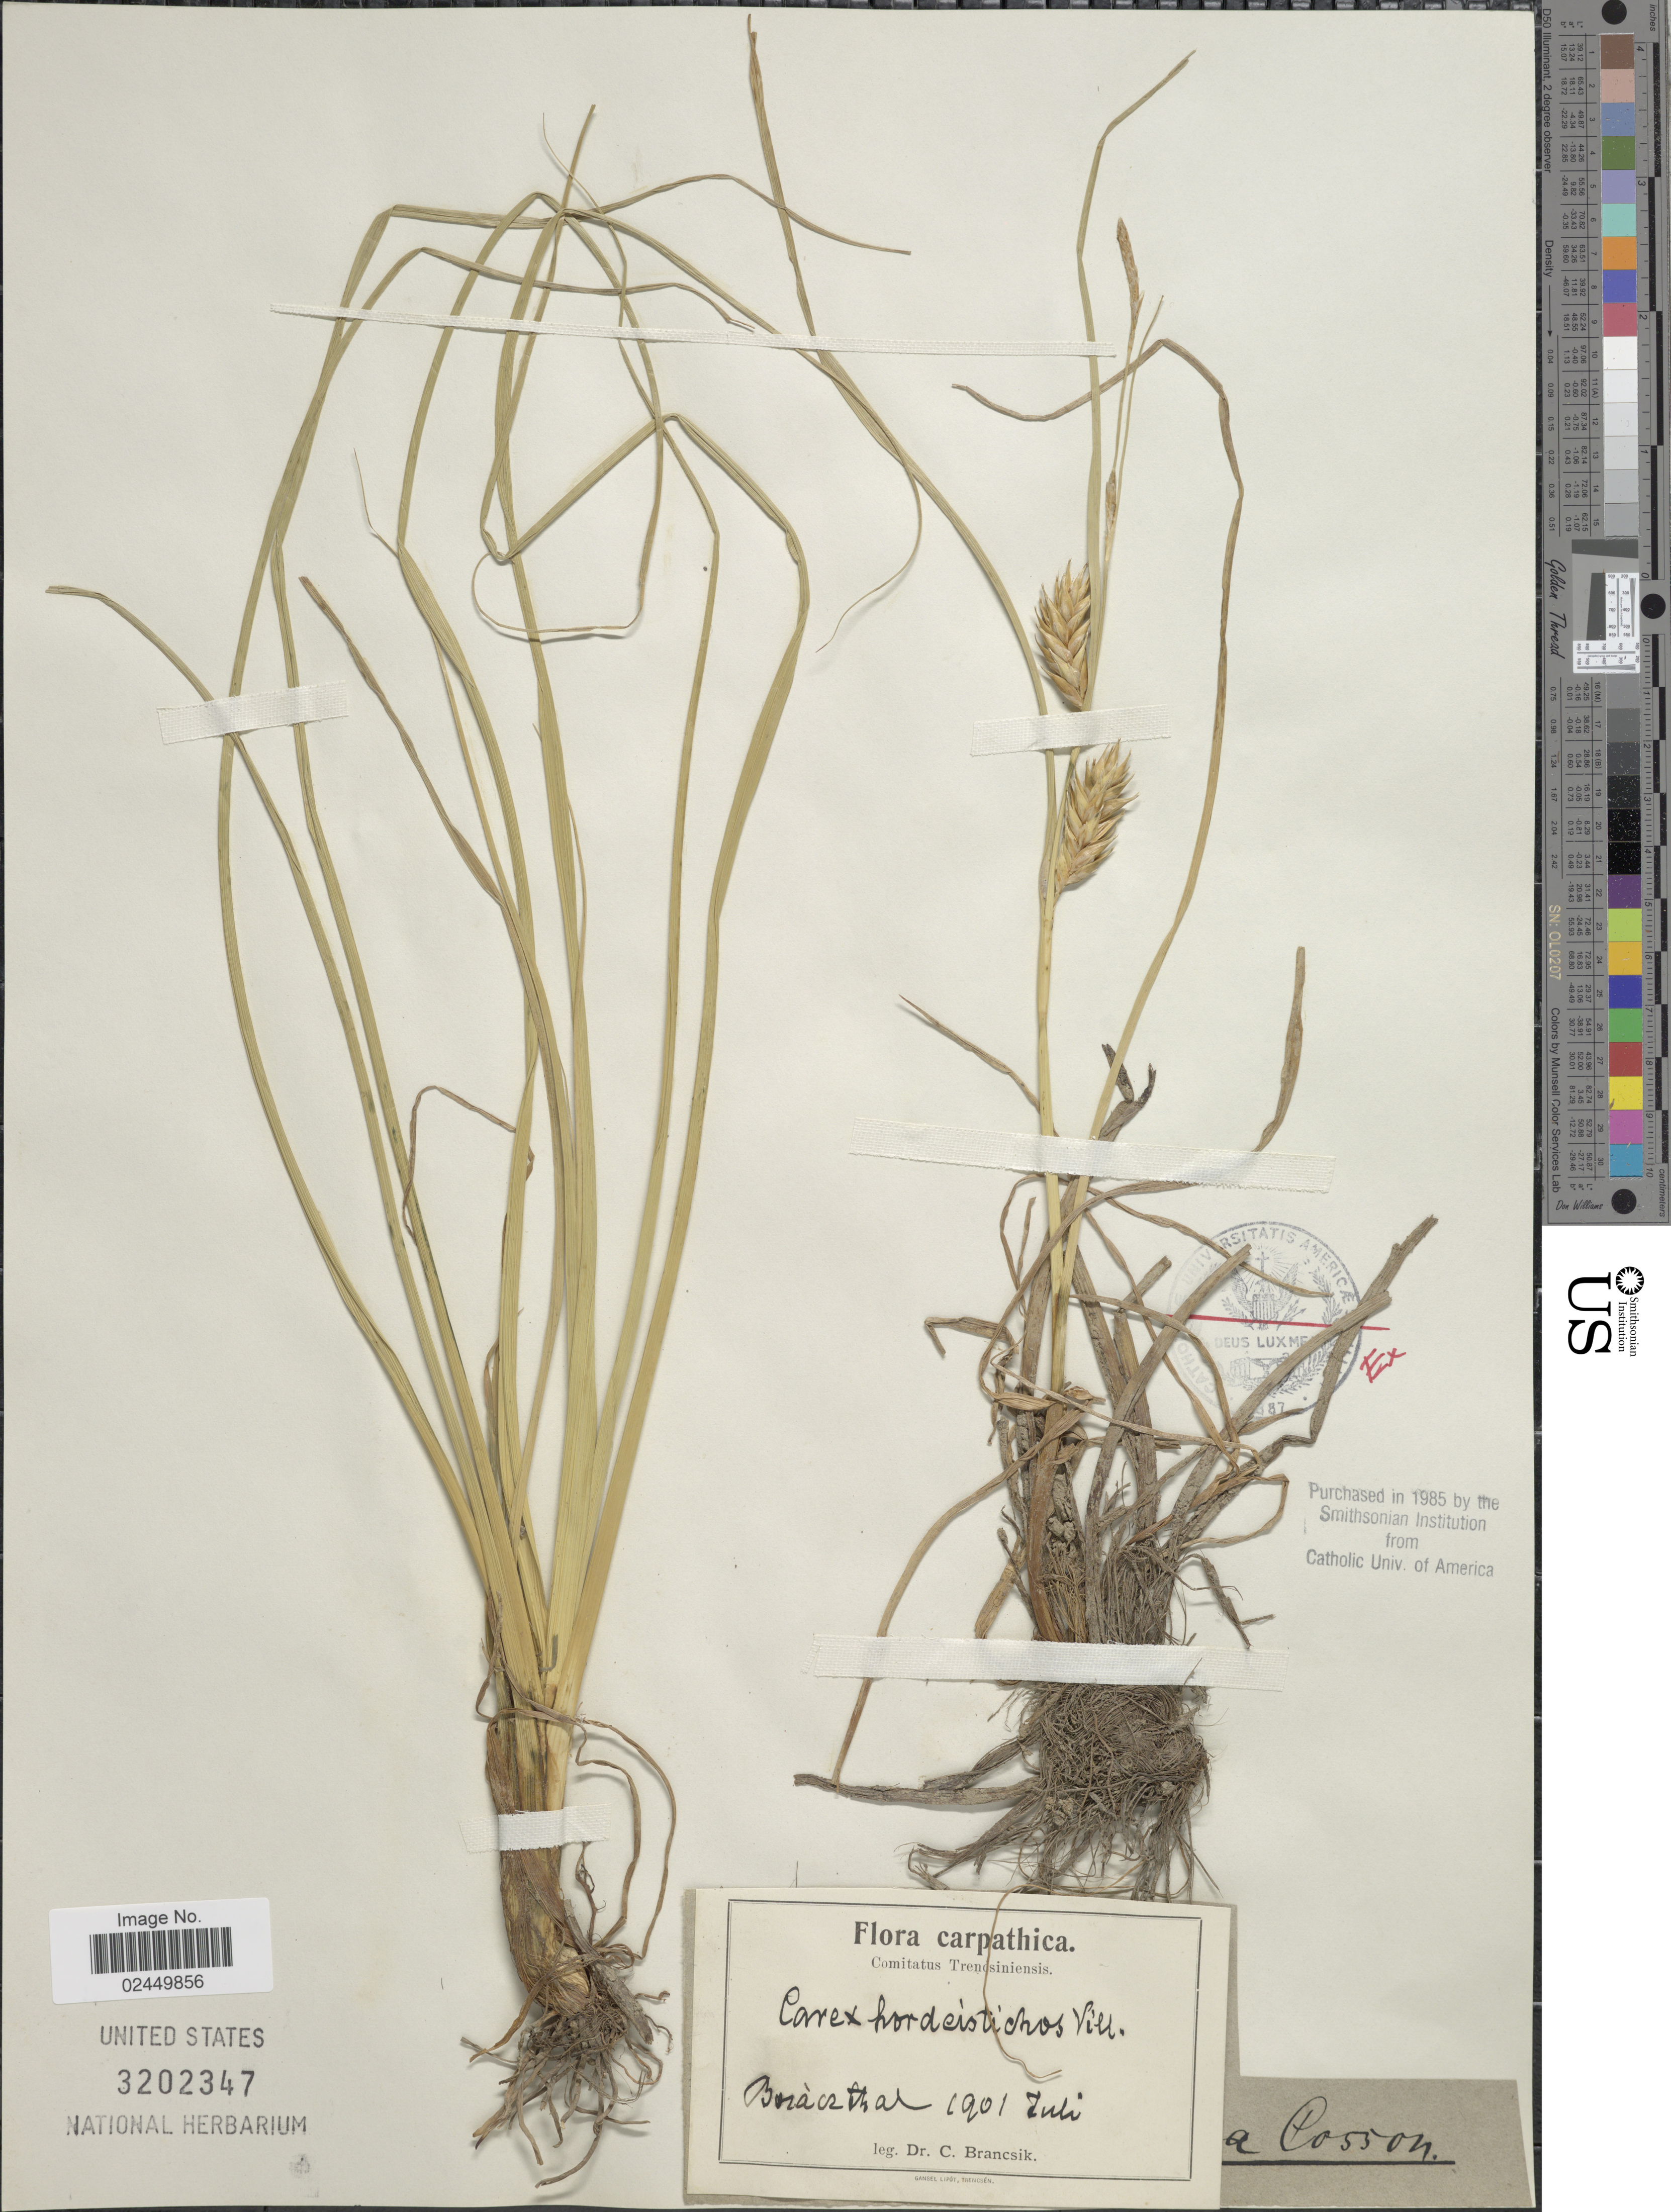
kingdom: Plantae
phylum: Tracheophyta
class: Liliopsida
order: Poales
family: Cyperaceae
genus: Carex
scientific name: Carex hordeistichos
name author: Vill.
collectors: C. Brancsik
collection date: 1901-07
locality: Carpathica. Comitatus Trendsiniensis. Boiacsthal [interpreted]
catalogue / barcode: US 3202347